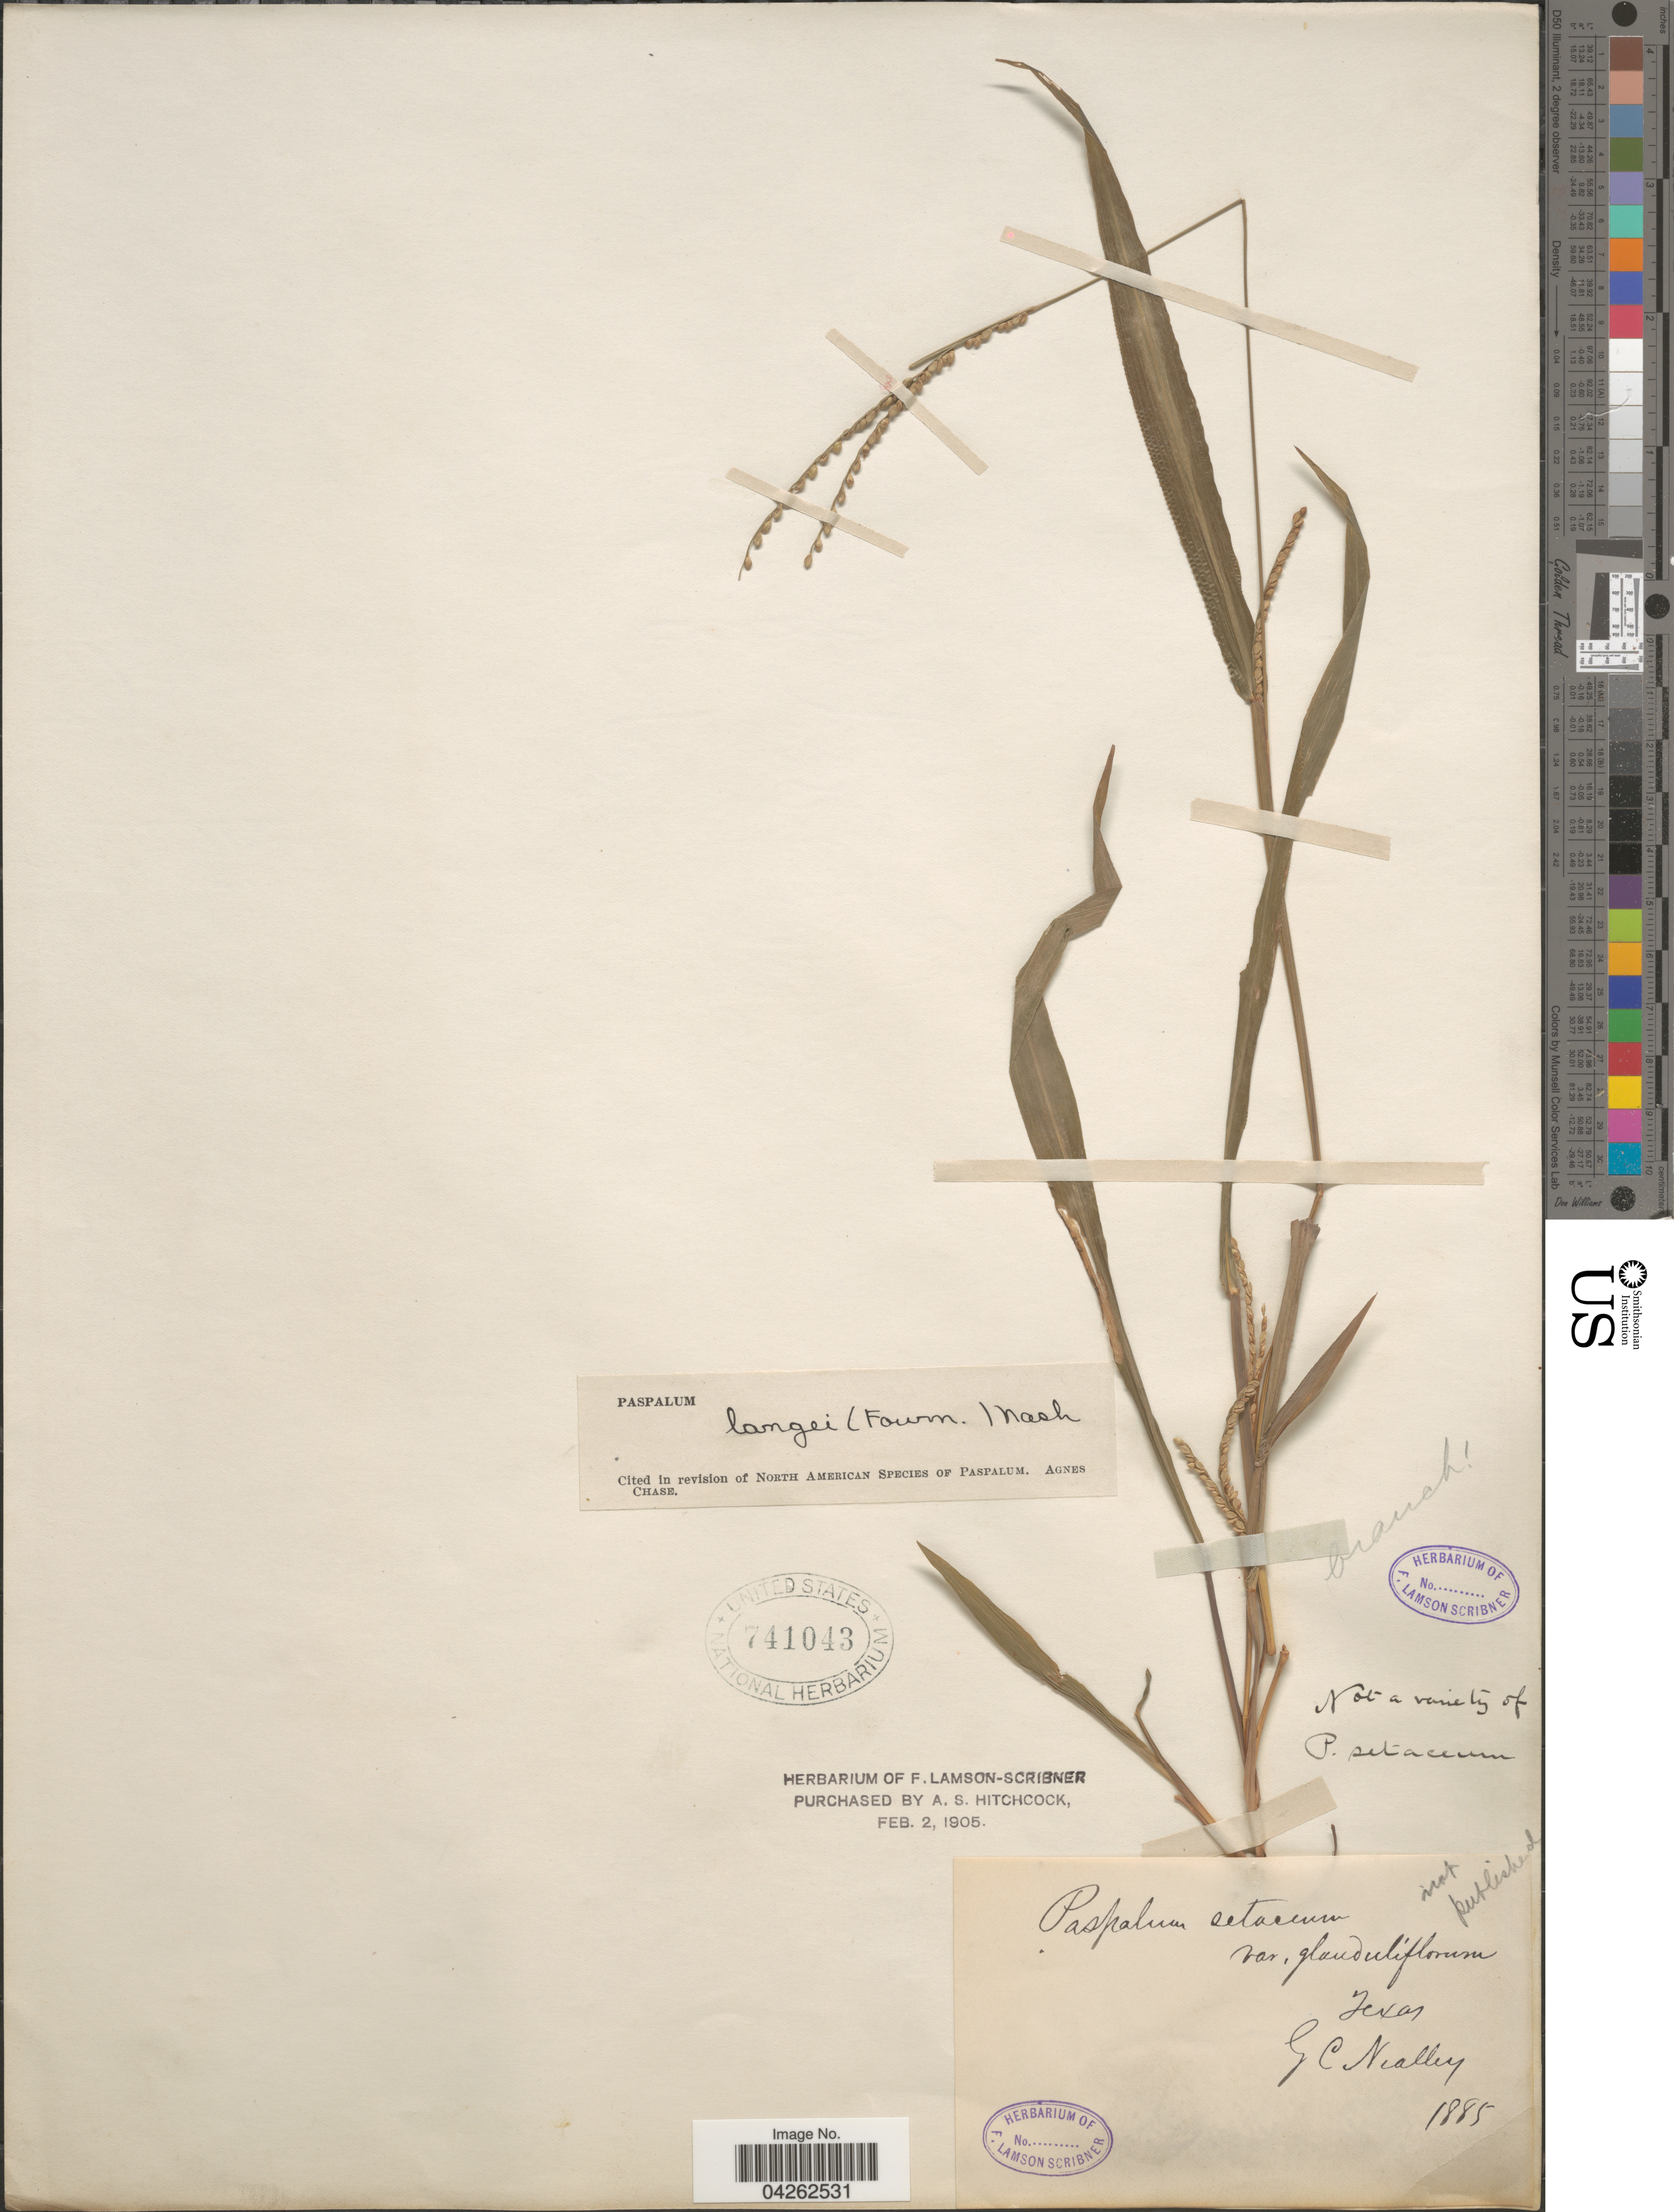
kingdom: Plantae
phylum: Tracheophyta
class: Liliopsida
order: Poales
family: Poaceae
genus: Paspalum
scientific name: Paspalum langei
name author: (E. Fourn.) Nash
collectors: G. C. Nealley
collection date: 1885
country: United States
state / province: Texas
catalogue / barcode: US 741043